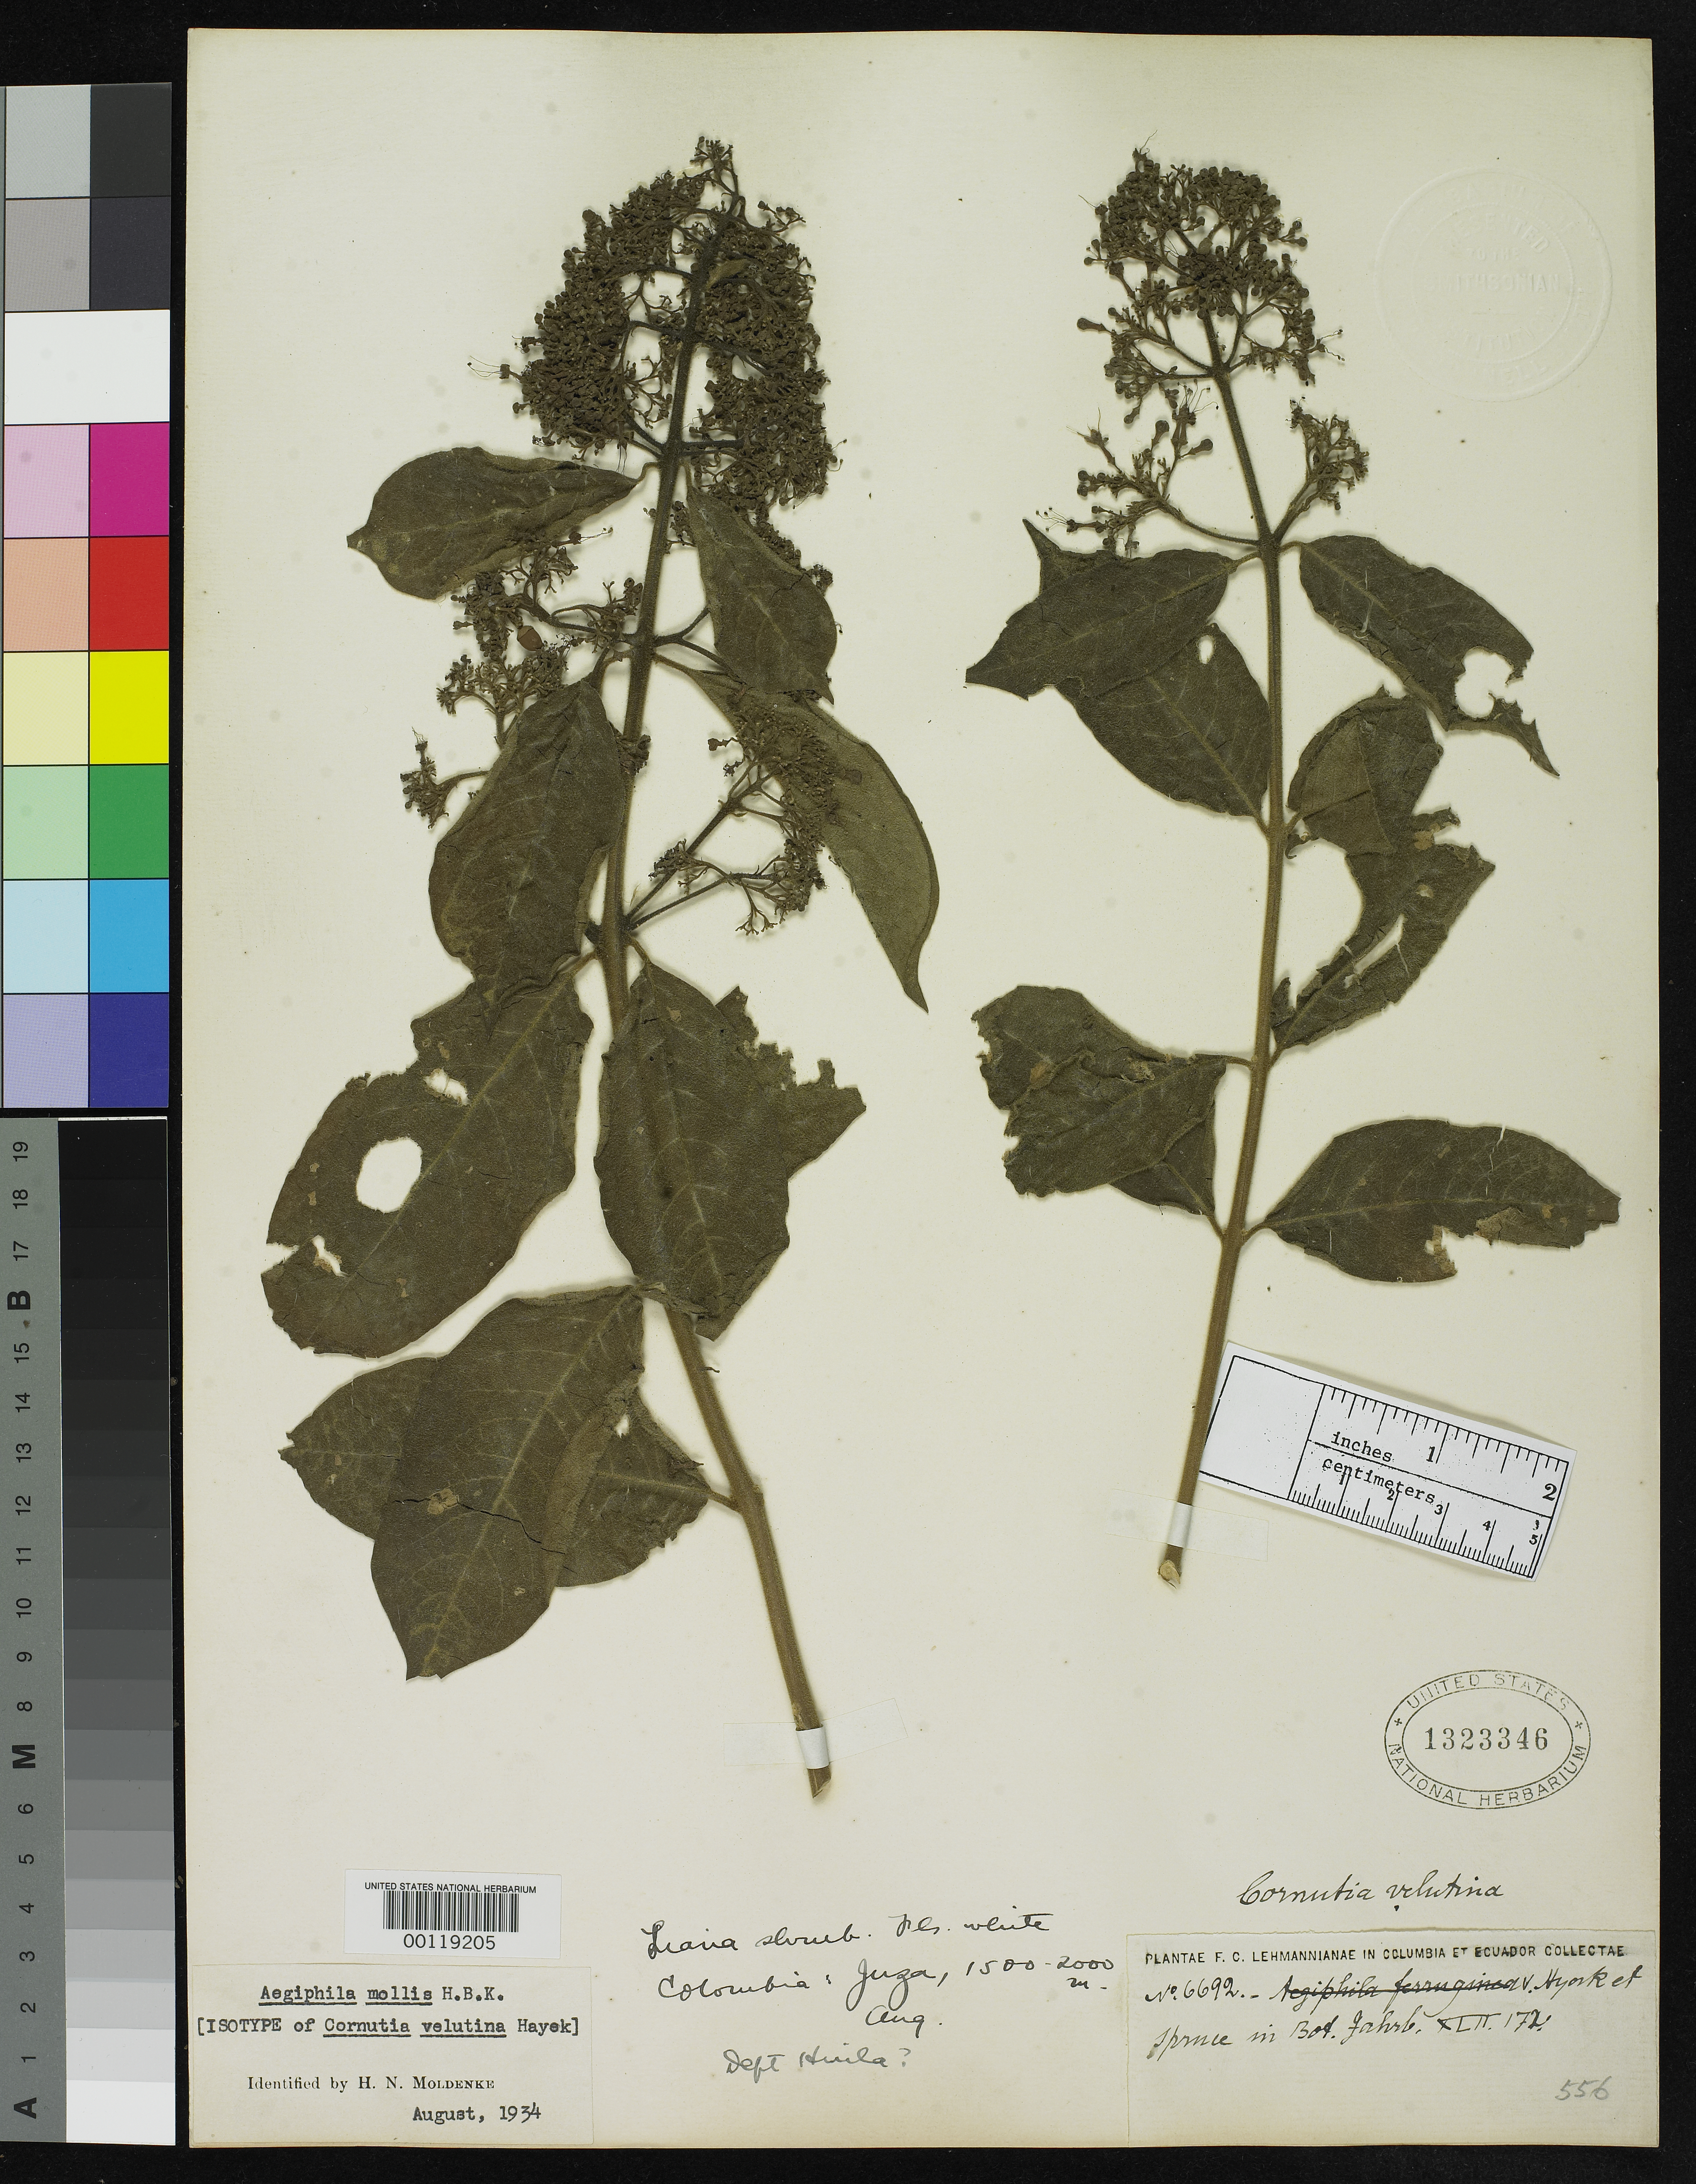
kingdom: Plantae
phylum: Tracheophyta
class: Magnoliopsida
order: Lamiales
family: Lamiaceae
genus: Cornutia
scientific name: Cornutia velutina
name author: Hayek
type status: Isotype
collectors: F. C. Lehmann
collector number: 6692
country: Colombia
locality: Juga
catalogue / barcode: US 1323346